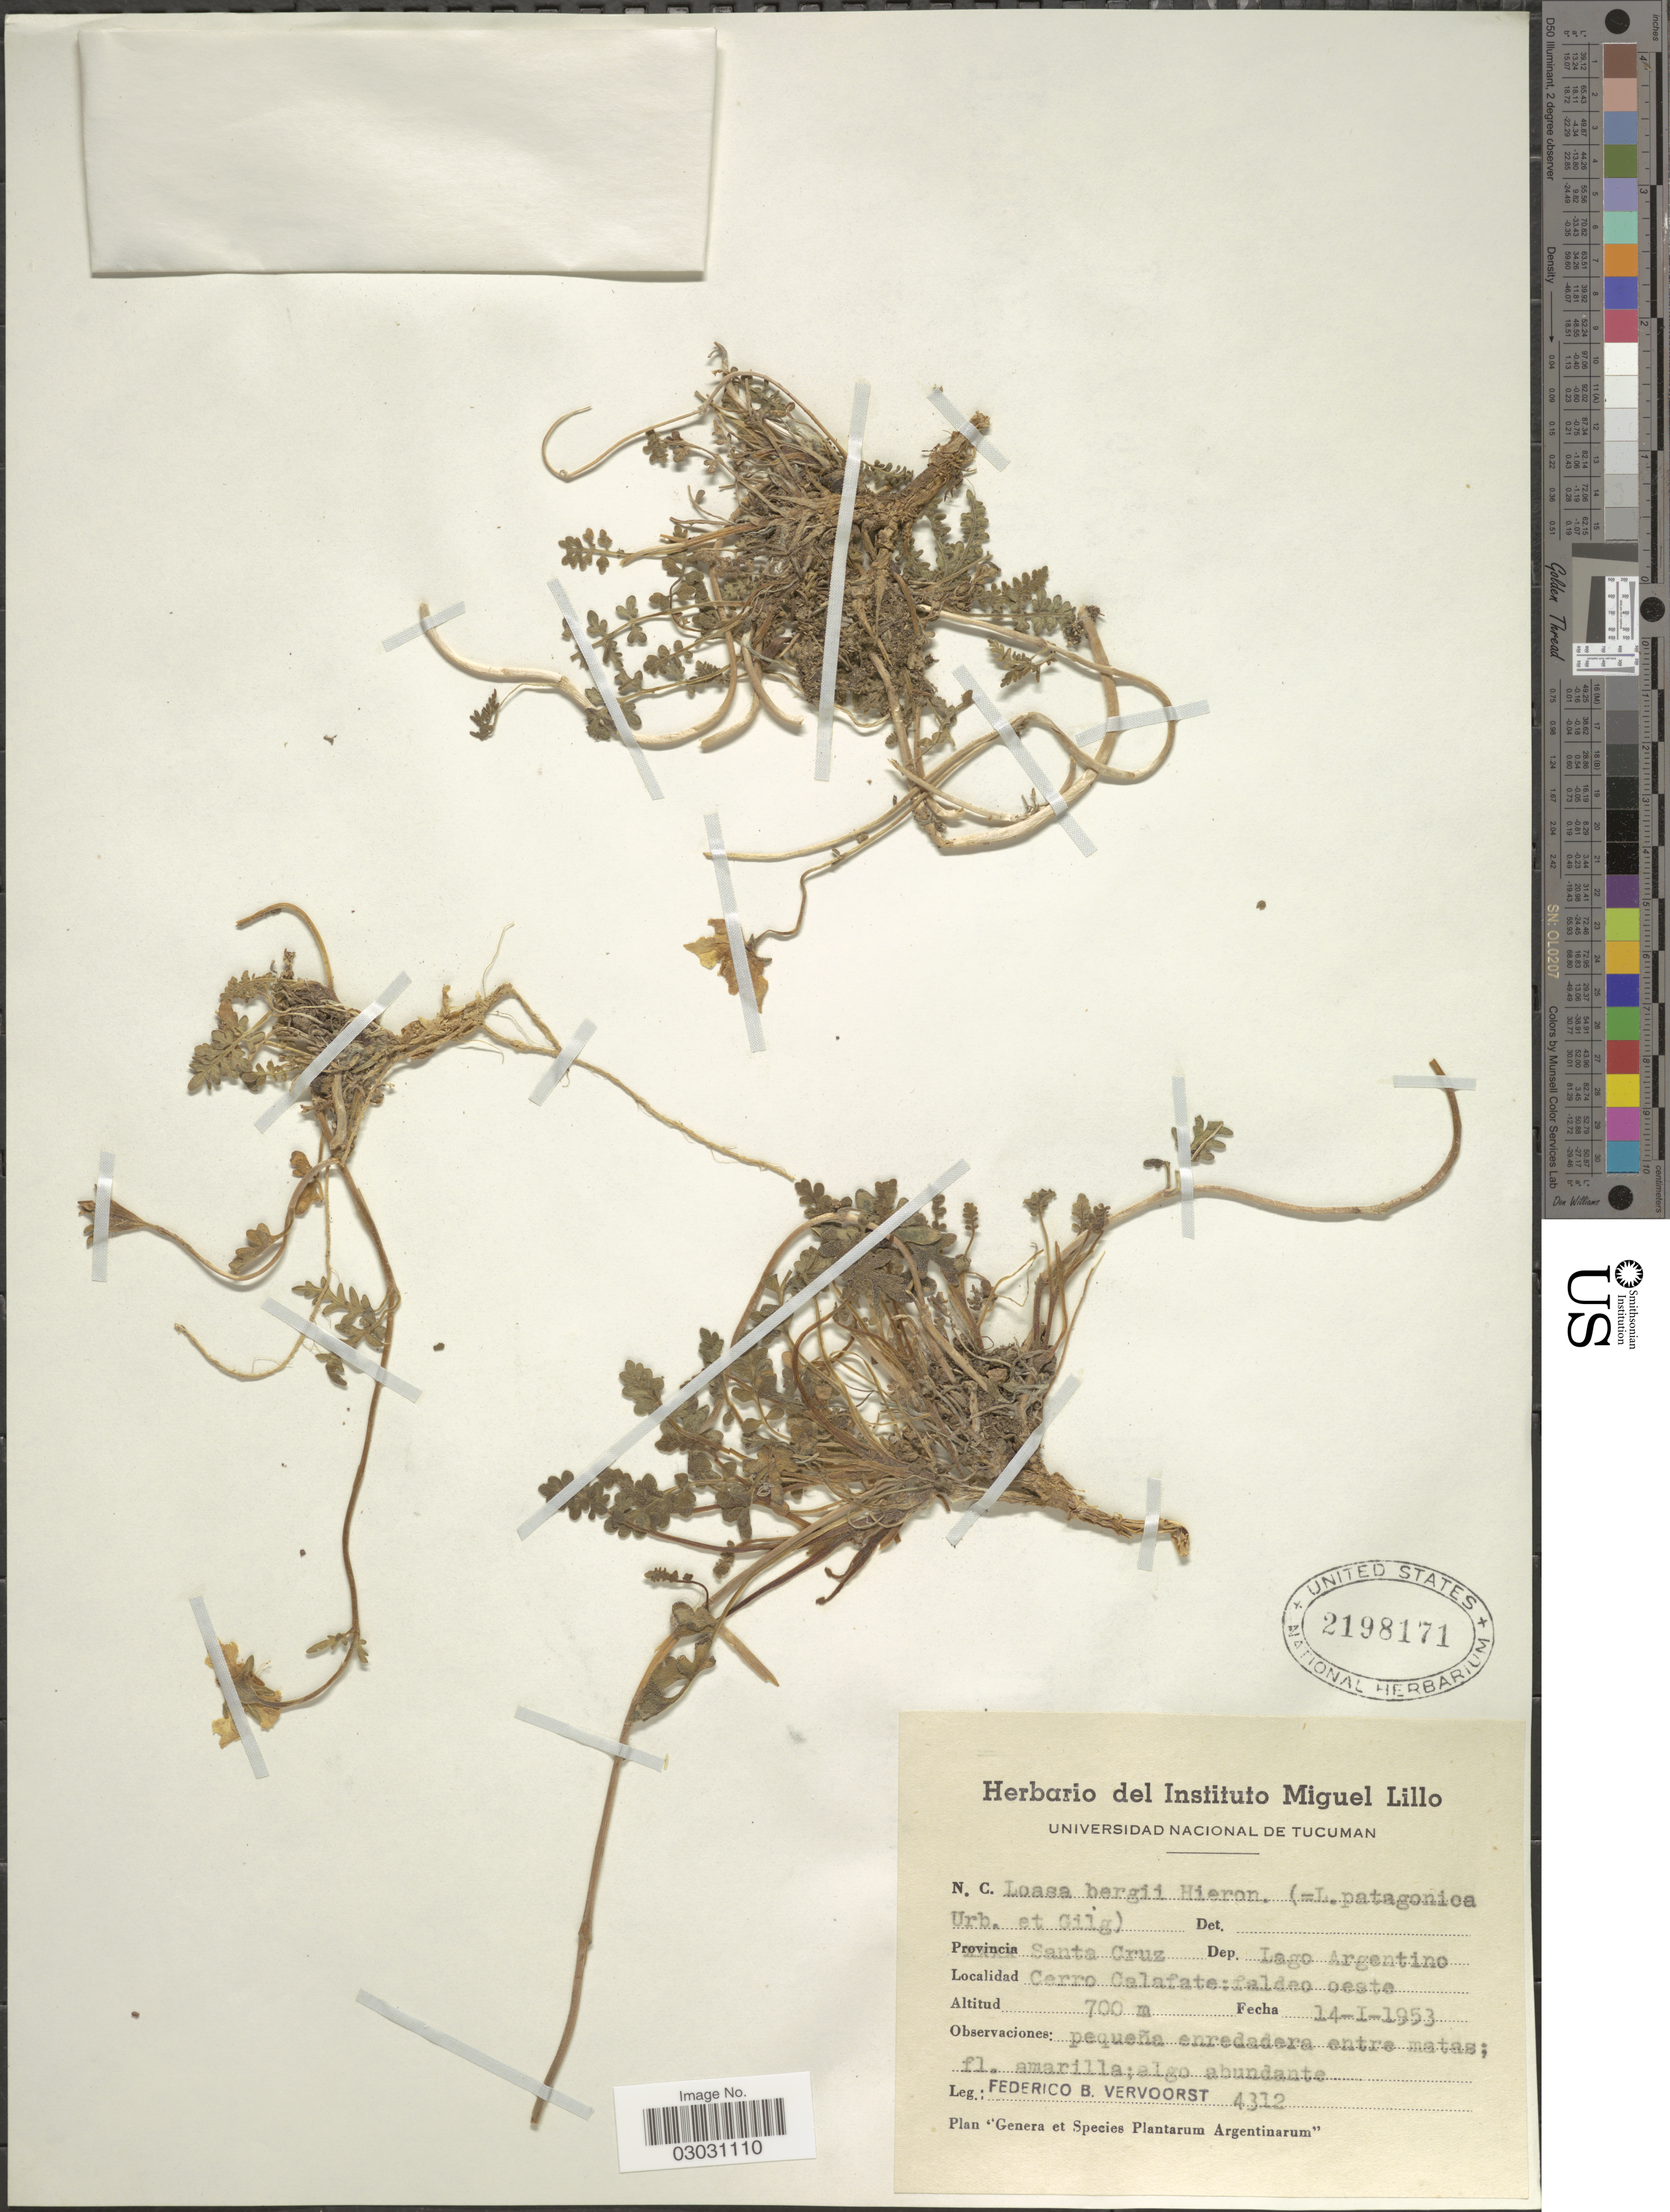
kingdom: Plantae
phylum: Tracheophyta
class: Magnoliopsida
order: Cornales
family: Loasaceae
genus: Pinnasa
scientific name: Pinnasa bergii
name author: (Hieron.) Weigend & R. H. Acuña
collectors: F. B. Vervoorst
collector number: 4312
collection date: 1953-01-14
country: Argentina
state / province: Santa Cruz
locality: Dep. Lago Argentino, Cerro Calafate: faldeo oeste.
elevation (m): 700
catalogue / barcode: US 2198171